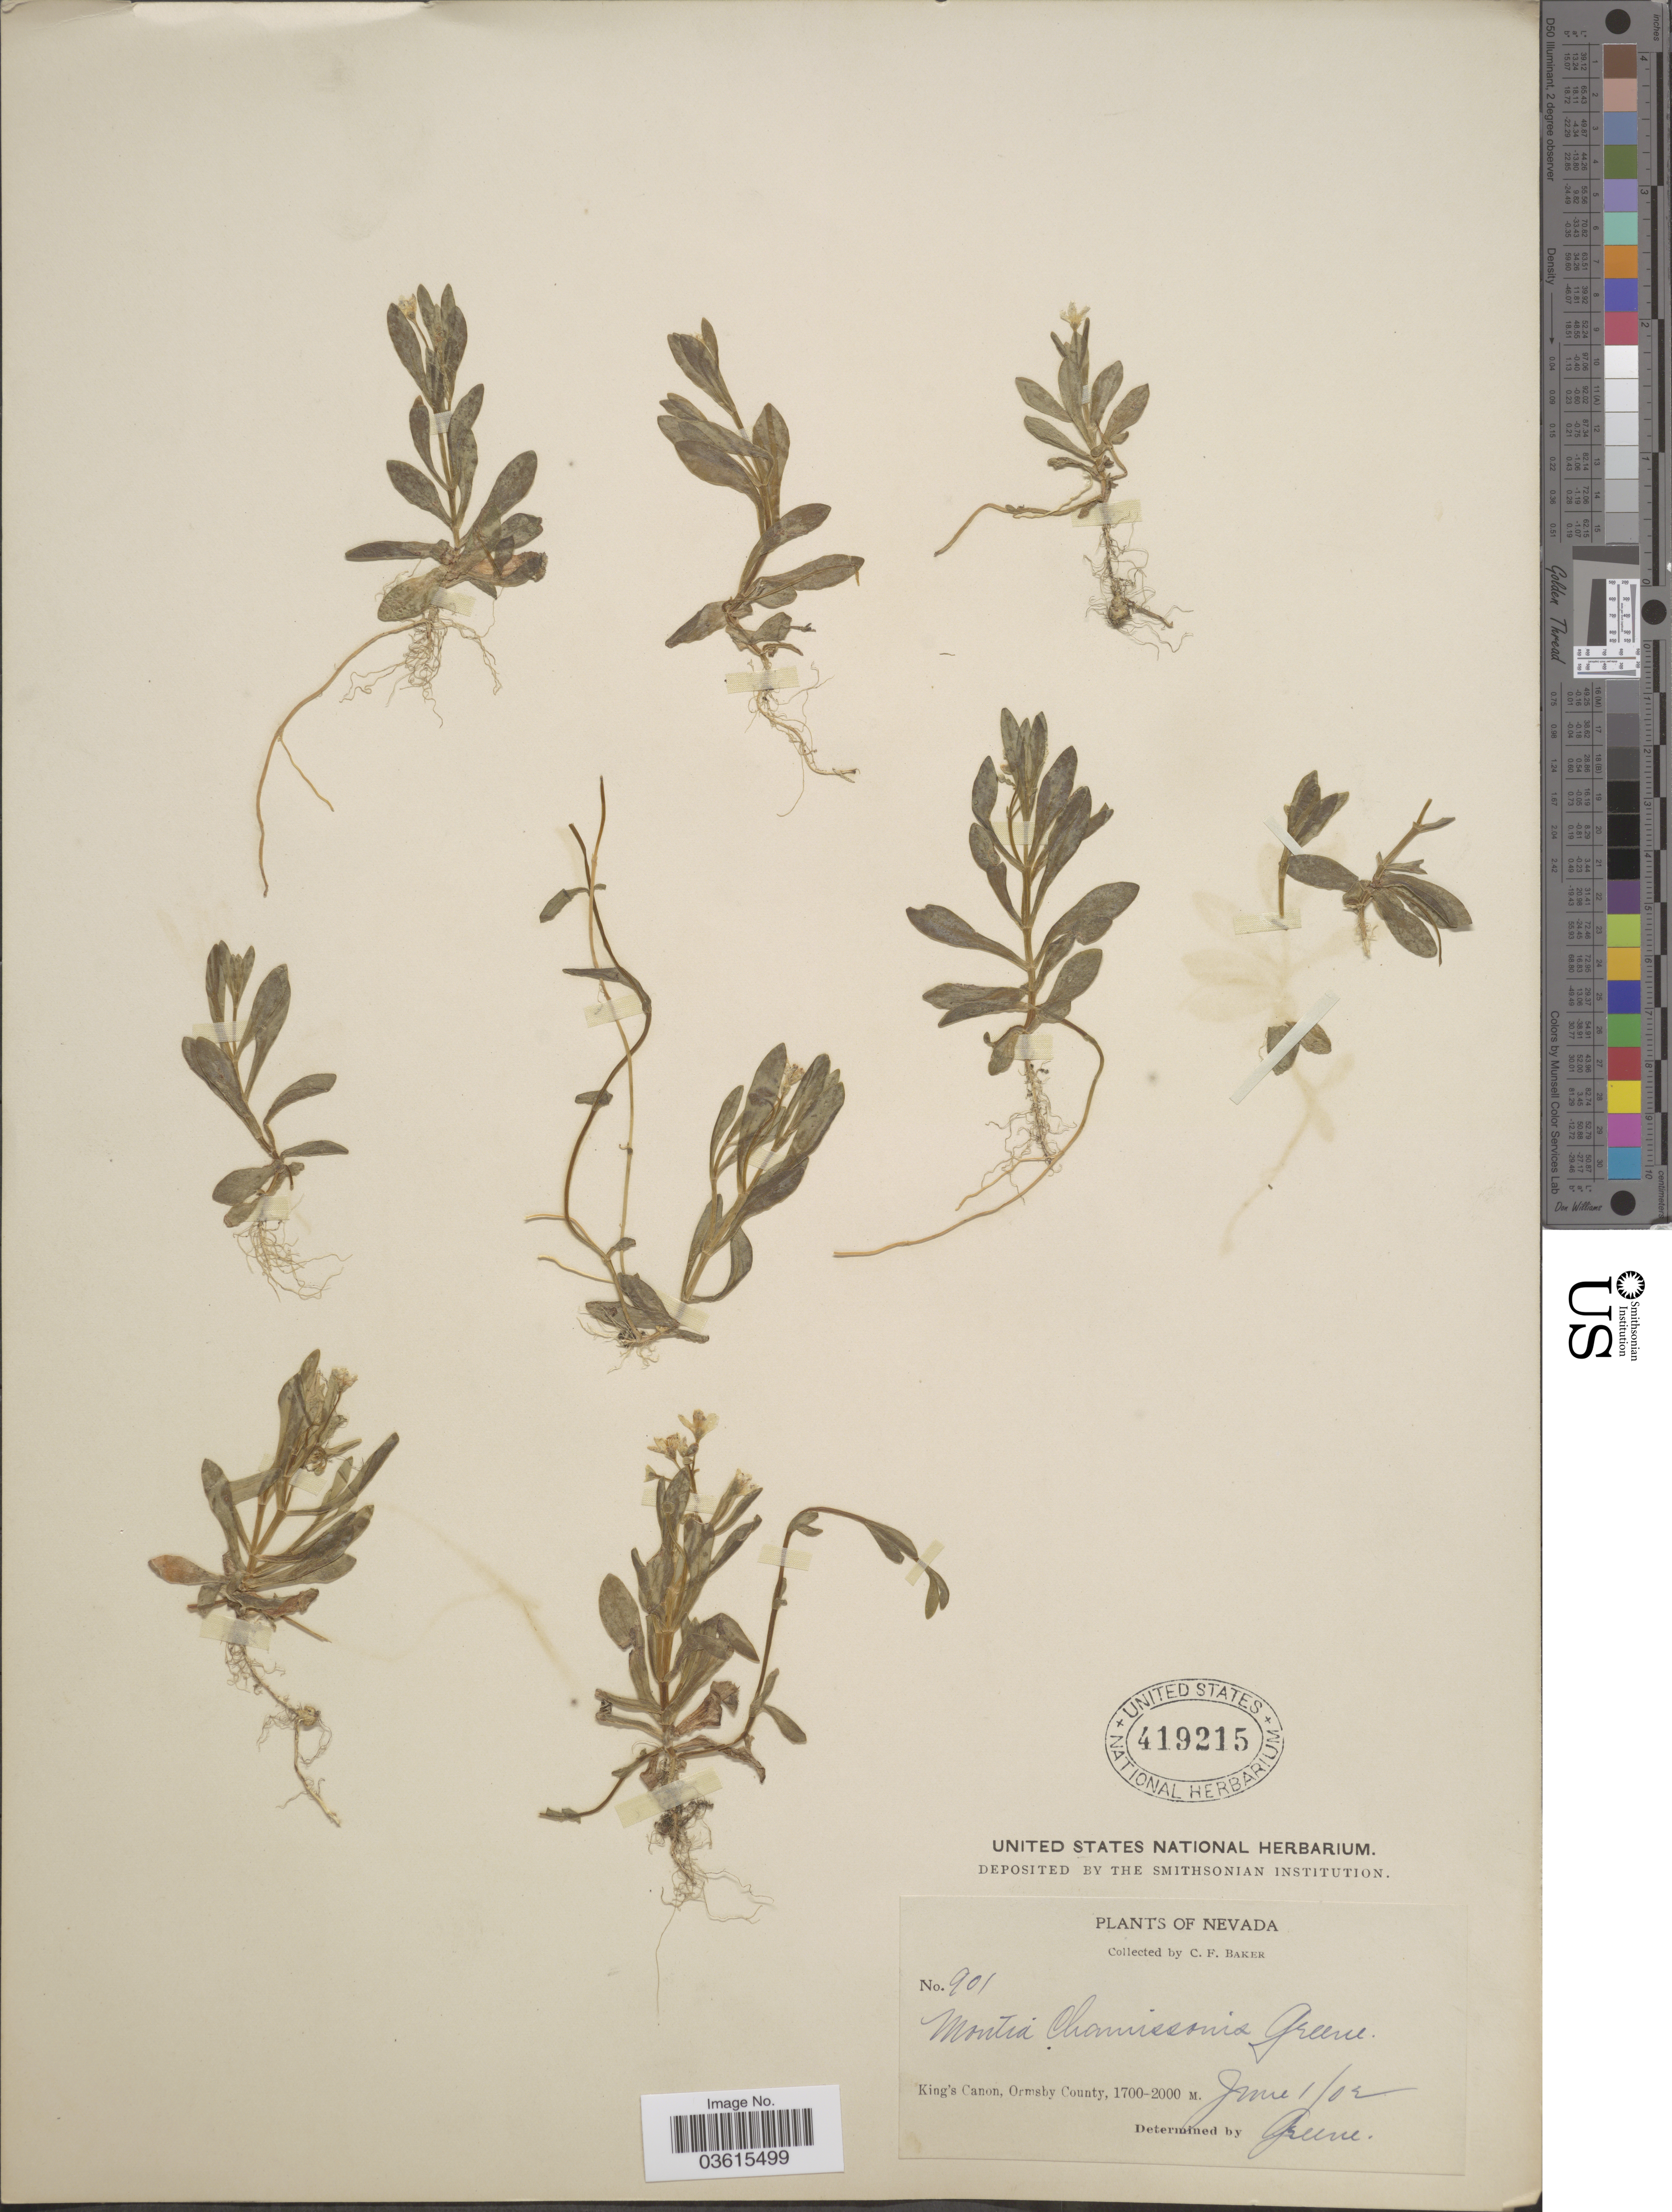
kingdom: Plantae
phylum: Tracheophyta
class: Magnoliopsida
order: Caryophyllales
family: Montiaceae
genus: Montia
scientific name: Montia chamissoi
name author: (Ledeb. ex Spreng.) Greene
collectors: C. F. Baker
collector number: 901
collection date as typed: Transcribed d/m/y: 1/6/3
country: United States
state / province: Nevada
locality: King's Canon, Ormsby County.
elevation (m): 1700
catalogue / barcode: US 419215